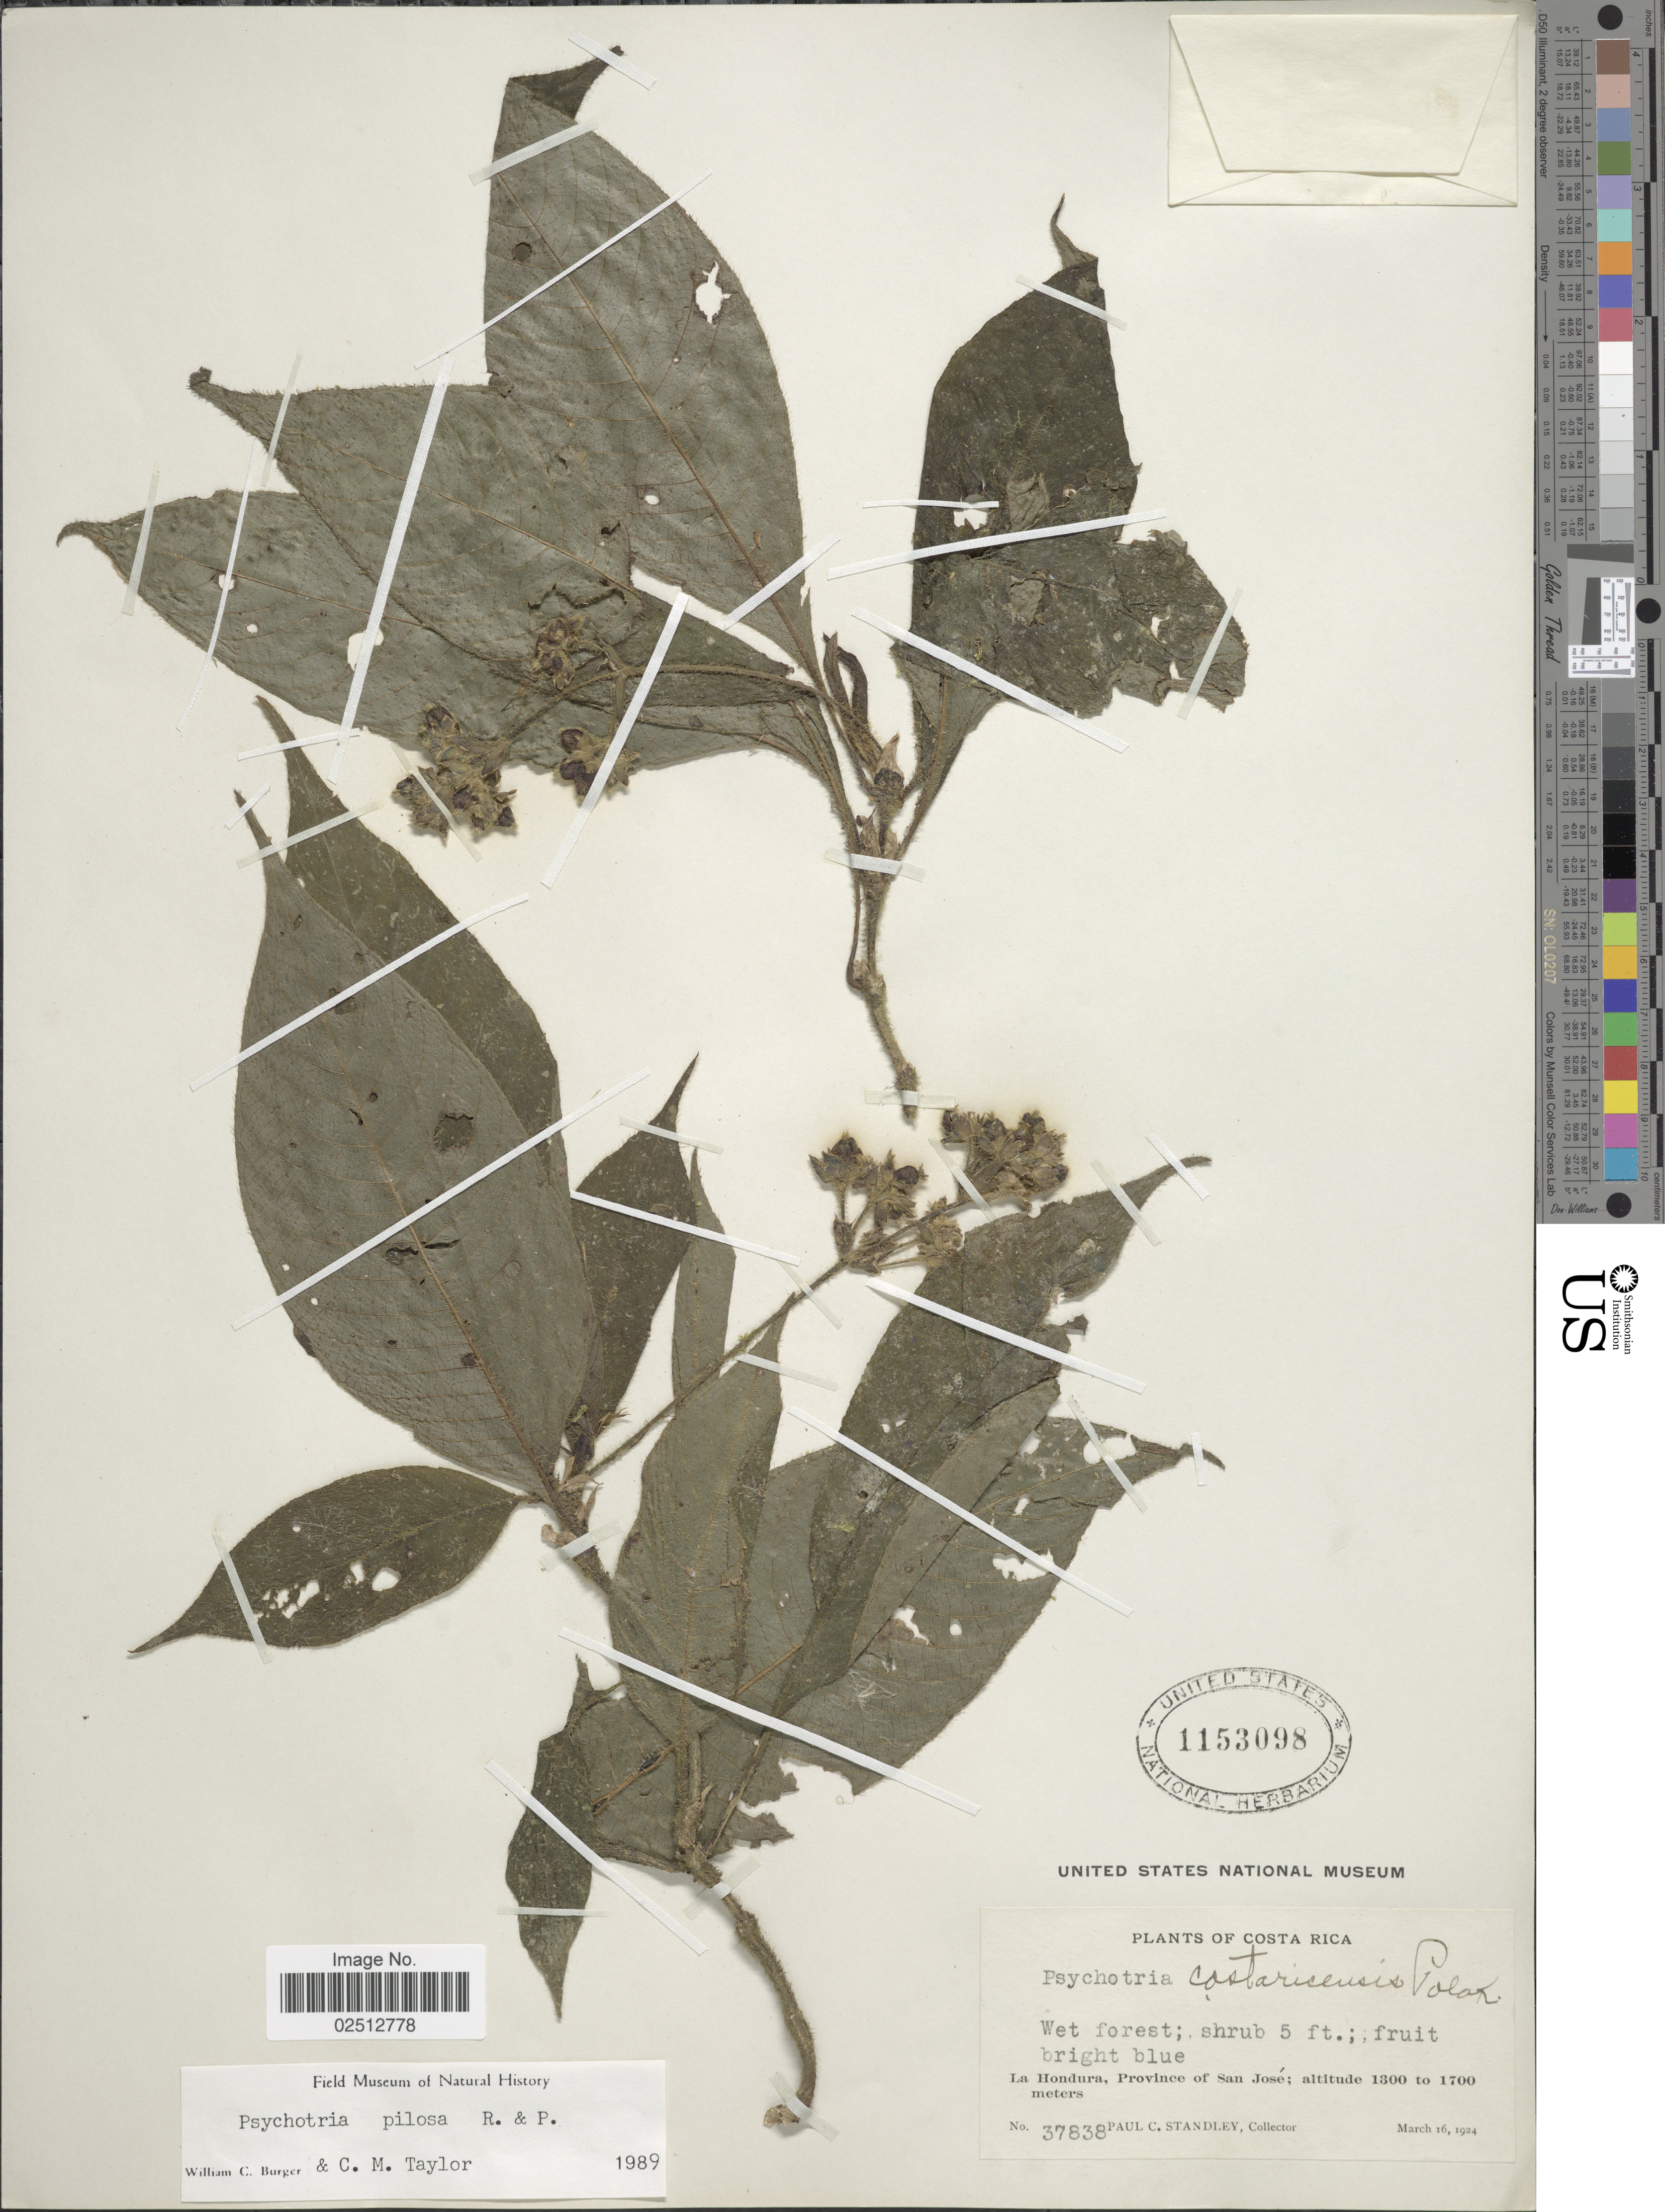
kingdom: Plantae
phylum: Tracheophyta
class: Magnoliopsida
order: Gentianales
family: Rubiaceae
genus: Psychotria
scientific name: Psychotria pilosa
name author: Ruiz & Pav.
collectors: P. C. Standley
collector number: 37838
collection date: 1924-03-16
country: Costa Rica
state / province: San José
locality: La Hondura, Province of San Jose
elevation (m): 1300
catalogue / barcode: US 1153098